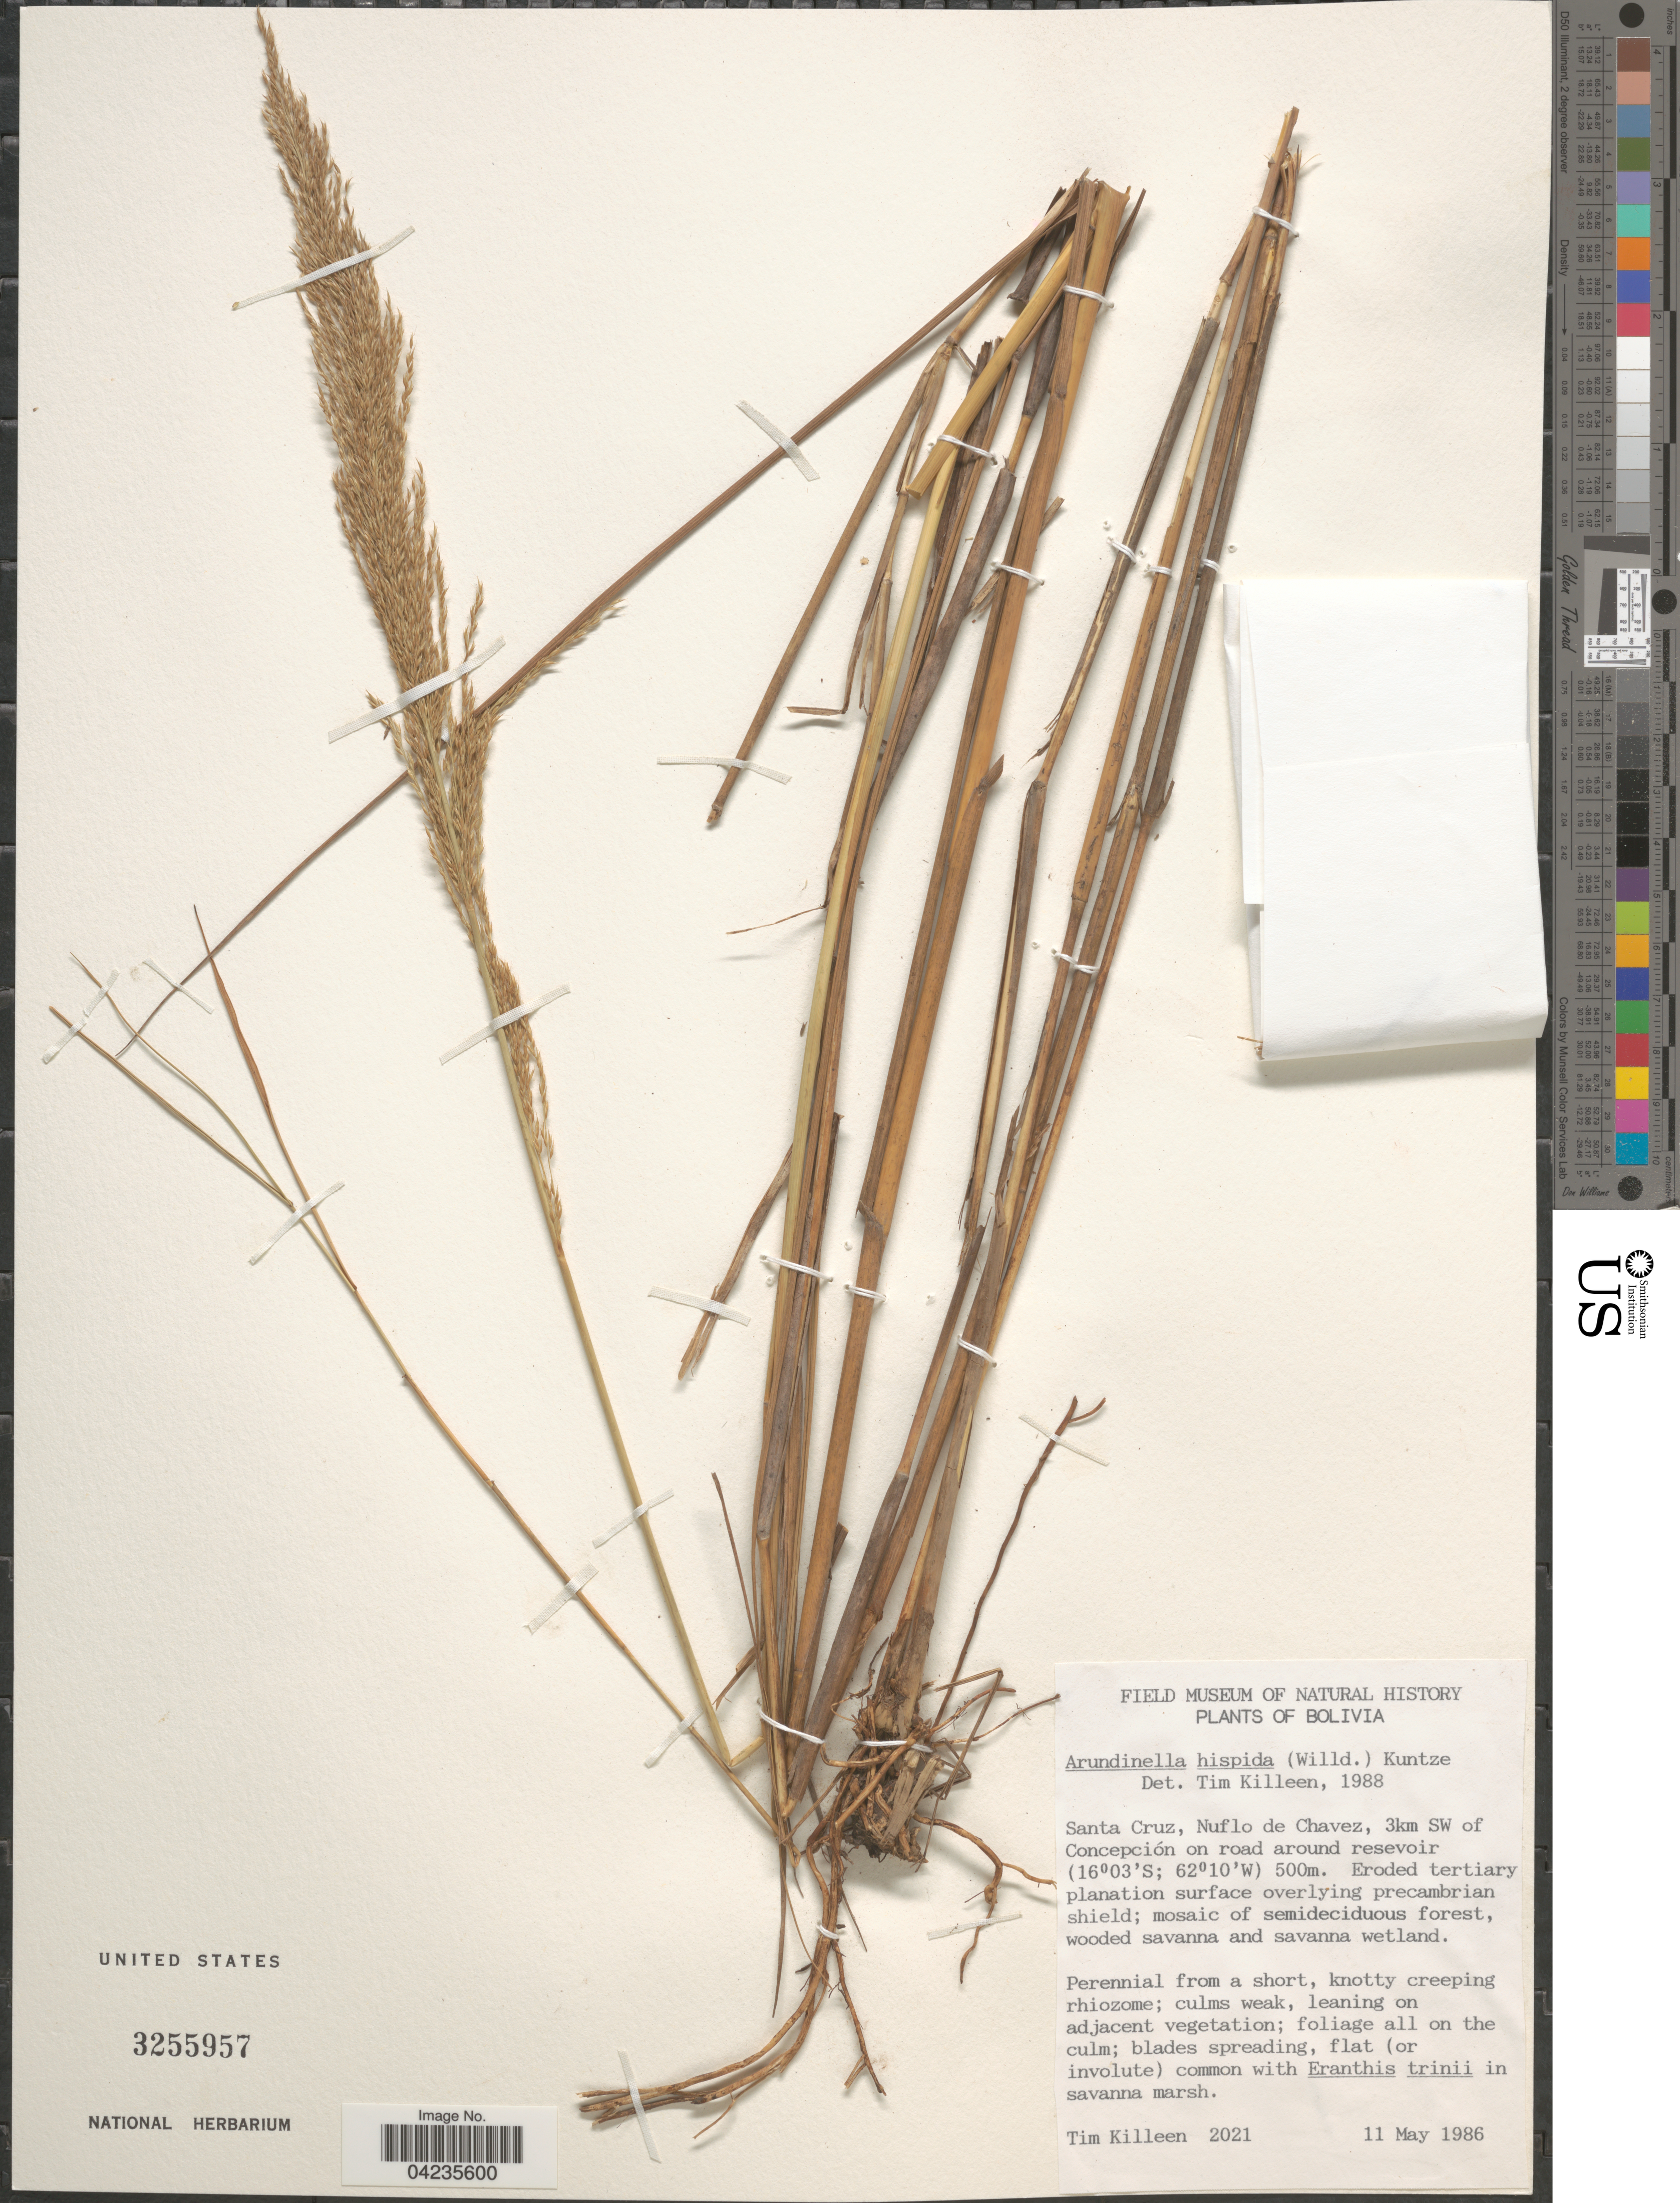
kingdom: Plantae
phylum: Tracheophyta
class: Liliopsida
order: Poales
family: Poaceae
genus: Arundinella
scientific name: Arundinella hispida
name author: (Humb. & Bonpl. ex Willd.) Kuntze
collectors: T. J. Killeen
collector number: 2021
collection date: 1986-05-11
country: Bolivia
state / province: Santa Cruz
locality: Santa Cruz, Nuflo de Chavez, 3km SW of Concepción on road around reservoir.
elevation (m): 500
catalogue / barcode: US 3255957